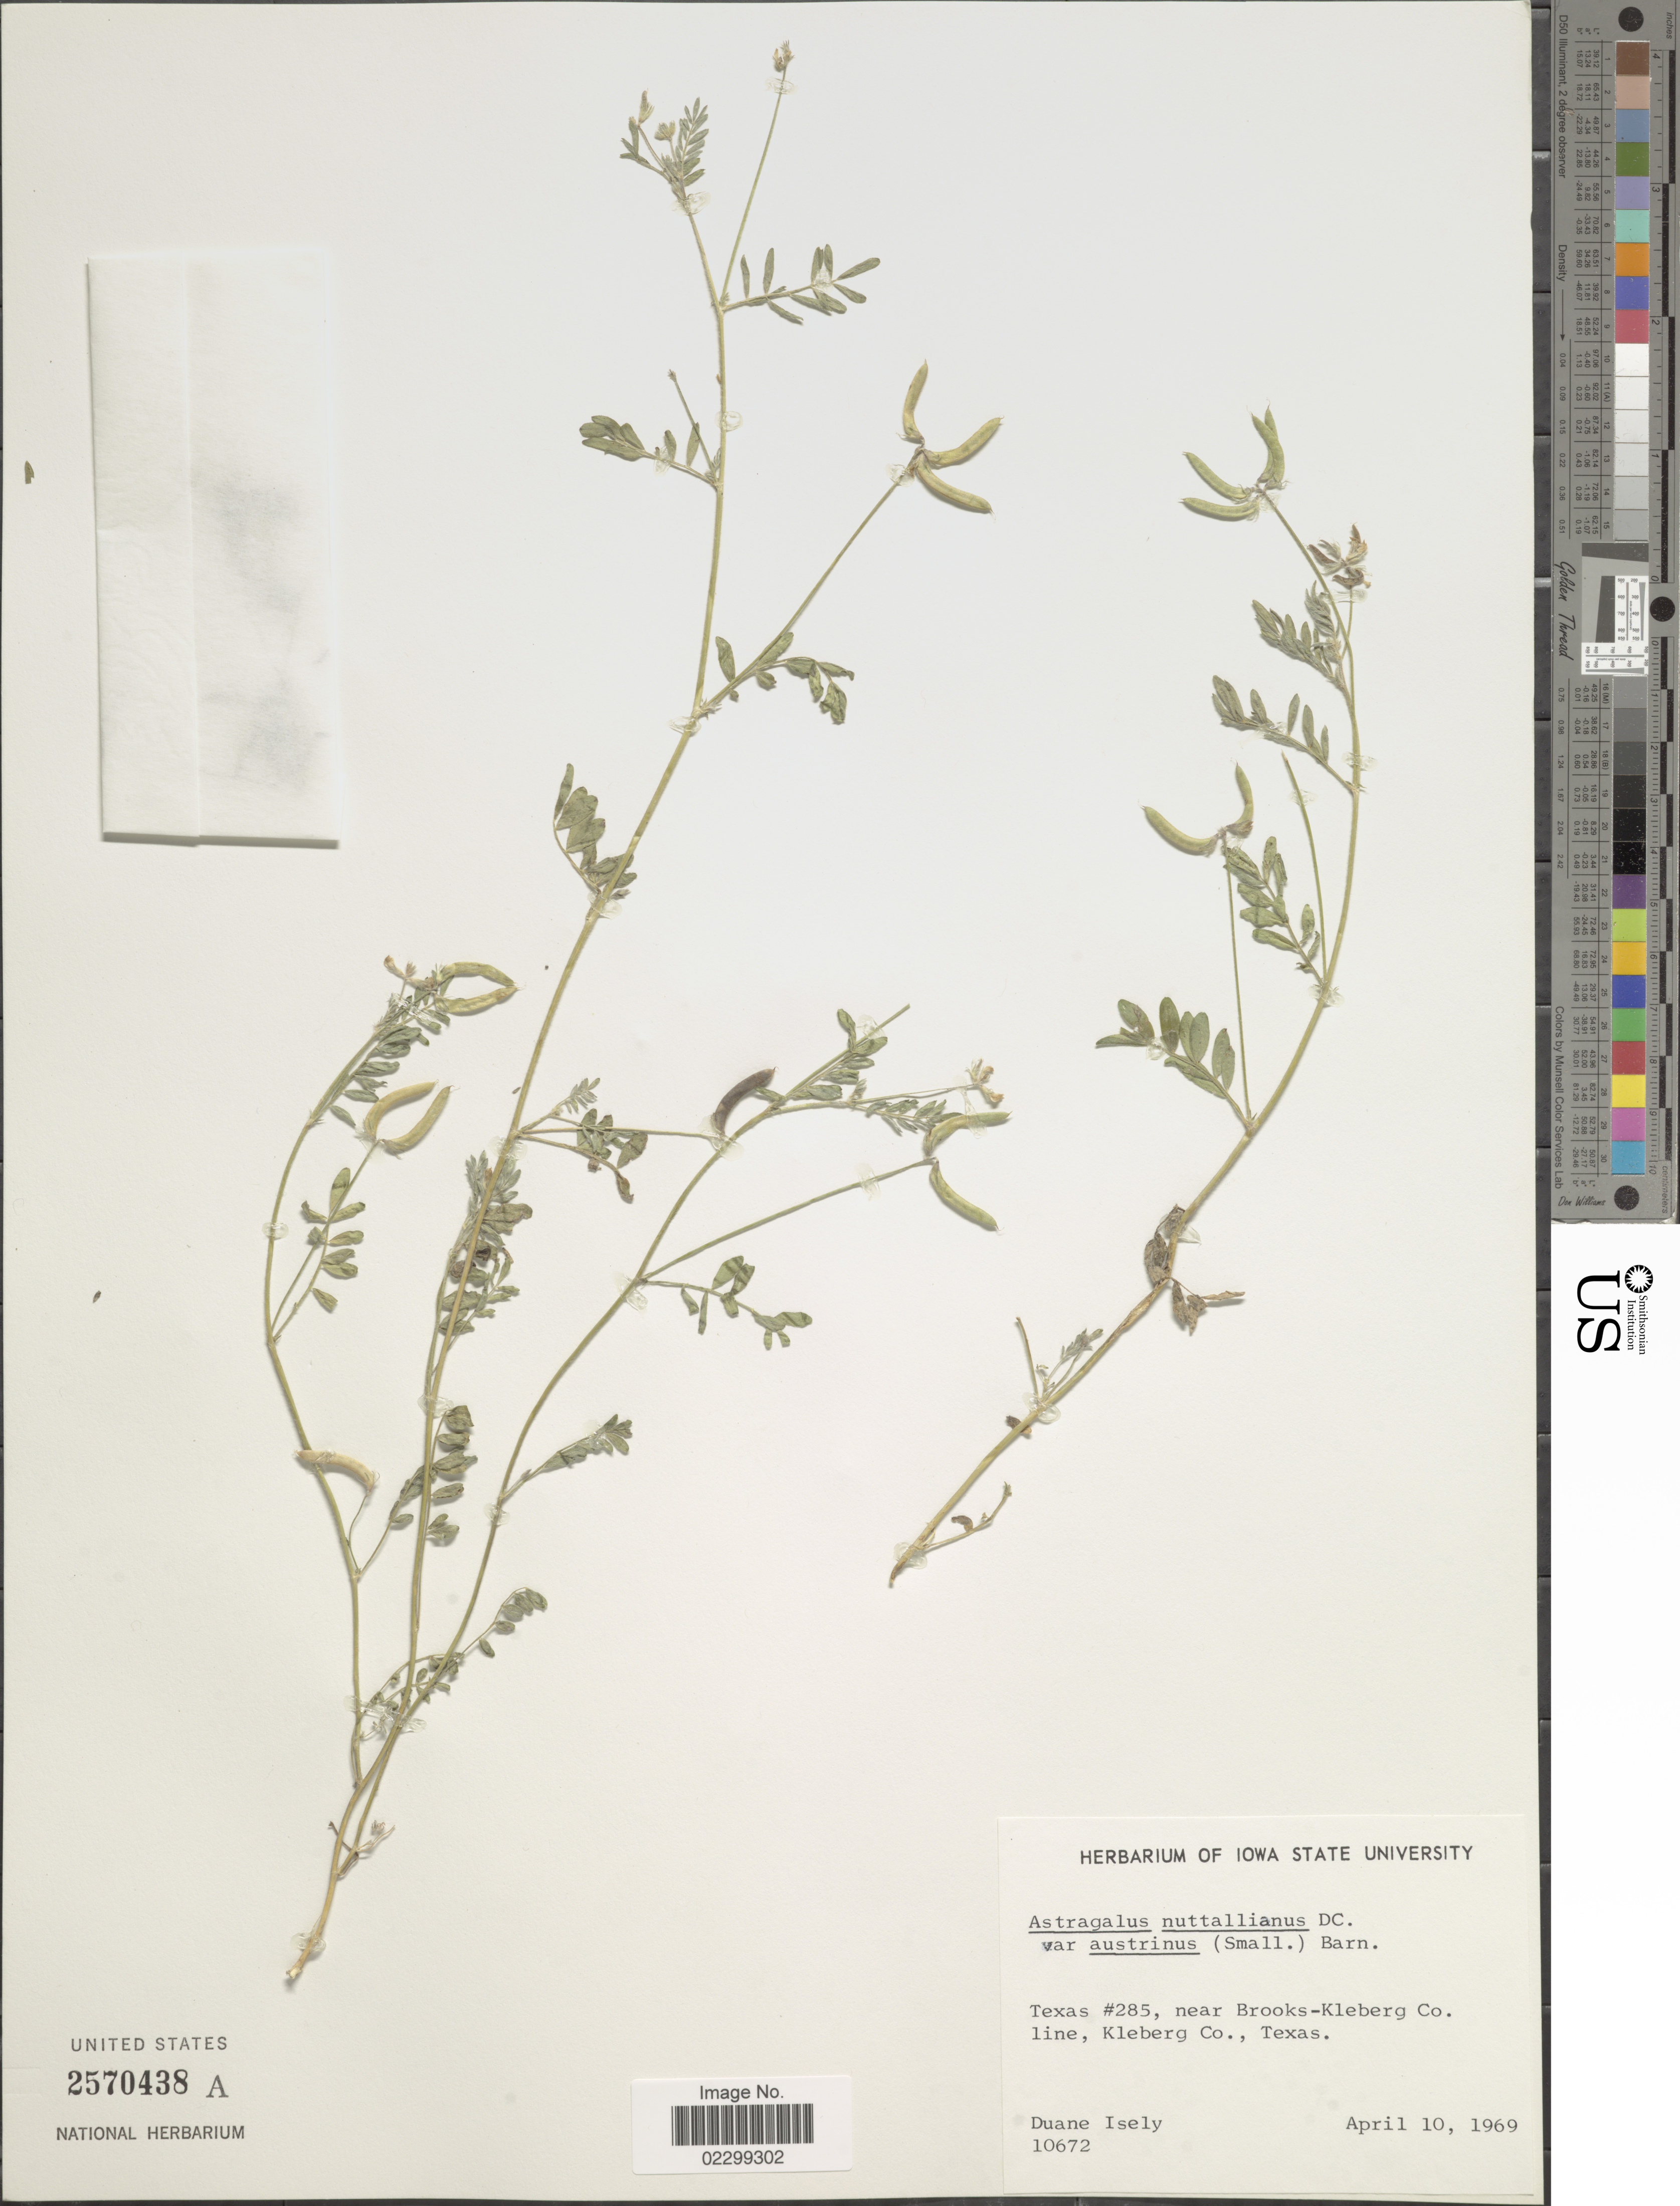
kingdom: Plantae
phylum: Tracheophyta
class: Magnoliopsida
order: Fabales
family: Fabaceae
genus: Astragalus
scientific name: Astragalus austrinus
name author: (Small) O.E. Schulz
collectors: D. Isely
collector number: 10672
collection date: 1969-04-10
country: United States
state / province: Texas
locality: #285, near Brooks-Kleberg Co. line, Kleberg Co.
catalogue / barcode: US 2570438A